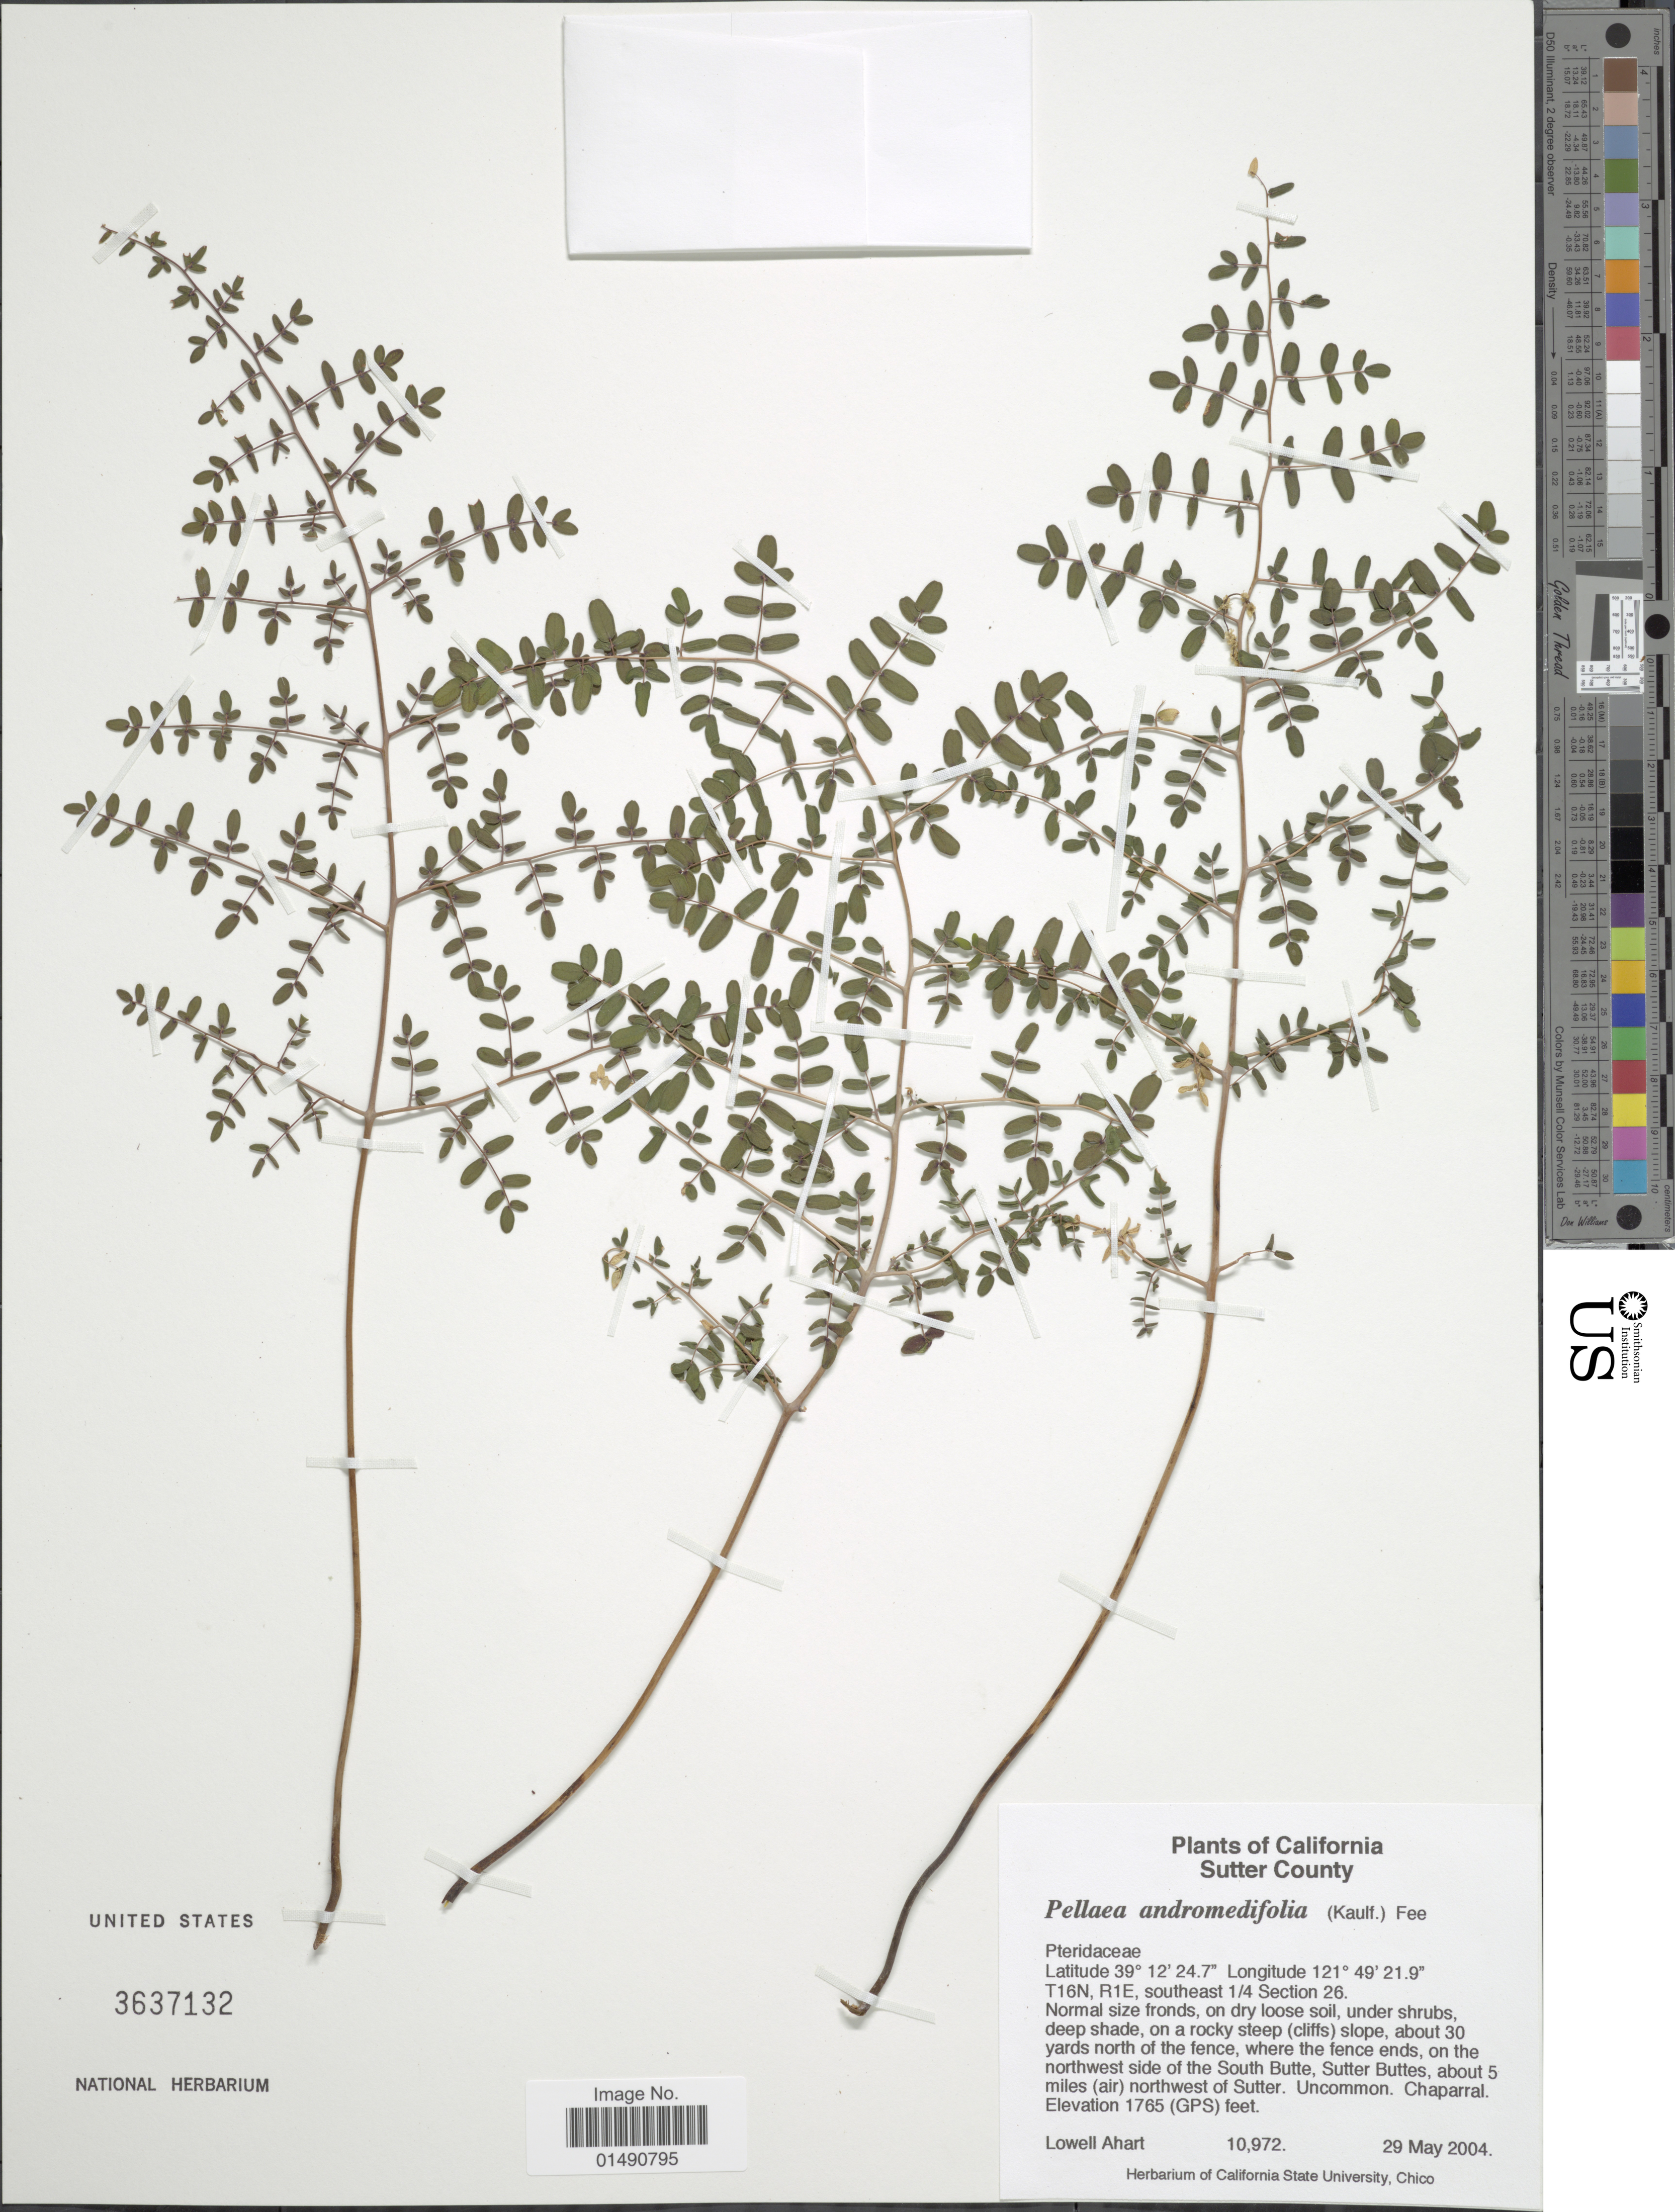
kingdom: Plantae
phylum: Tracheophyta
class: Polypodiopsida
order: Polypodiales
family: Pteridaceae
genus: Pellaea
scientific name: Pellaea andromedifolia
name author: (Kaulf.) Fée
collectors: L. Ahart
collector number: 10972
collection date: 2004-05-29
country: United States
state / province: California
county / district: Sutter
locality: Sutter County, T16N, R1E, Southeast 1/4 section 26, on the northwest side of the South Butte, Sutter Buttes, about 5 miles (air) northwest of Sutter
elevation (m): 538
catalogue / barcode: US 3637132